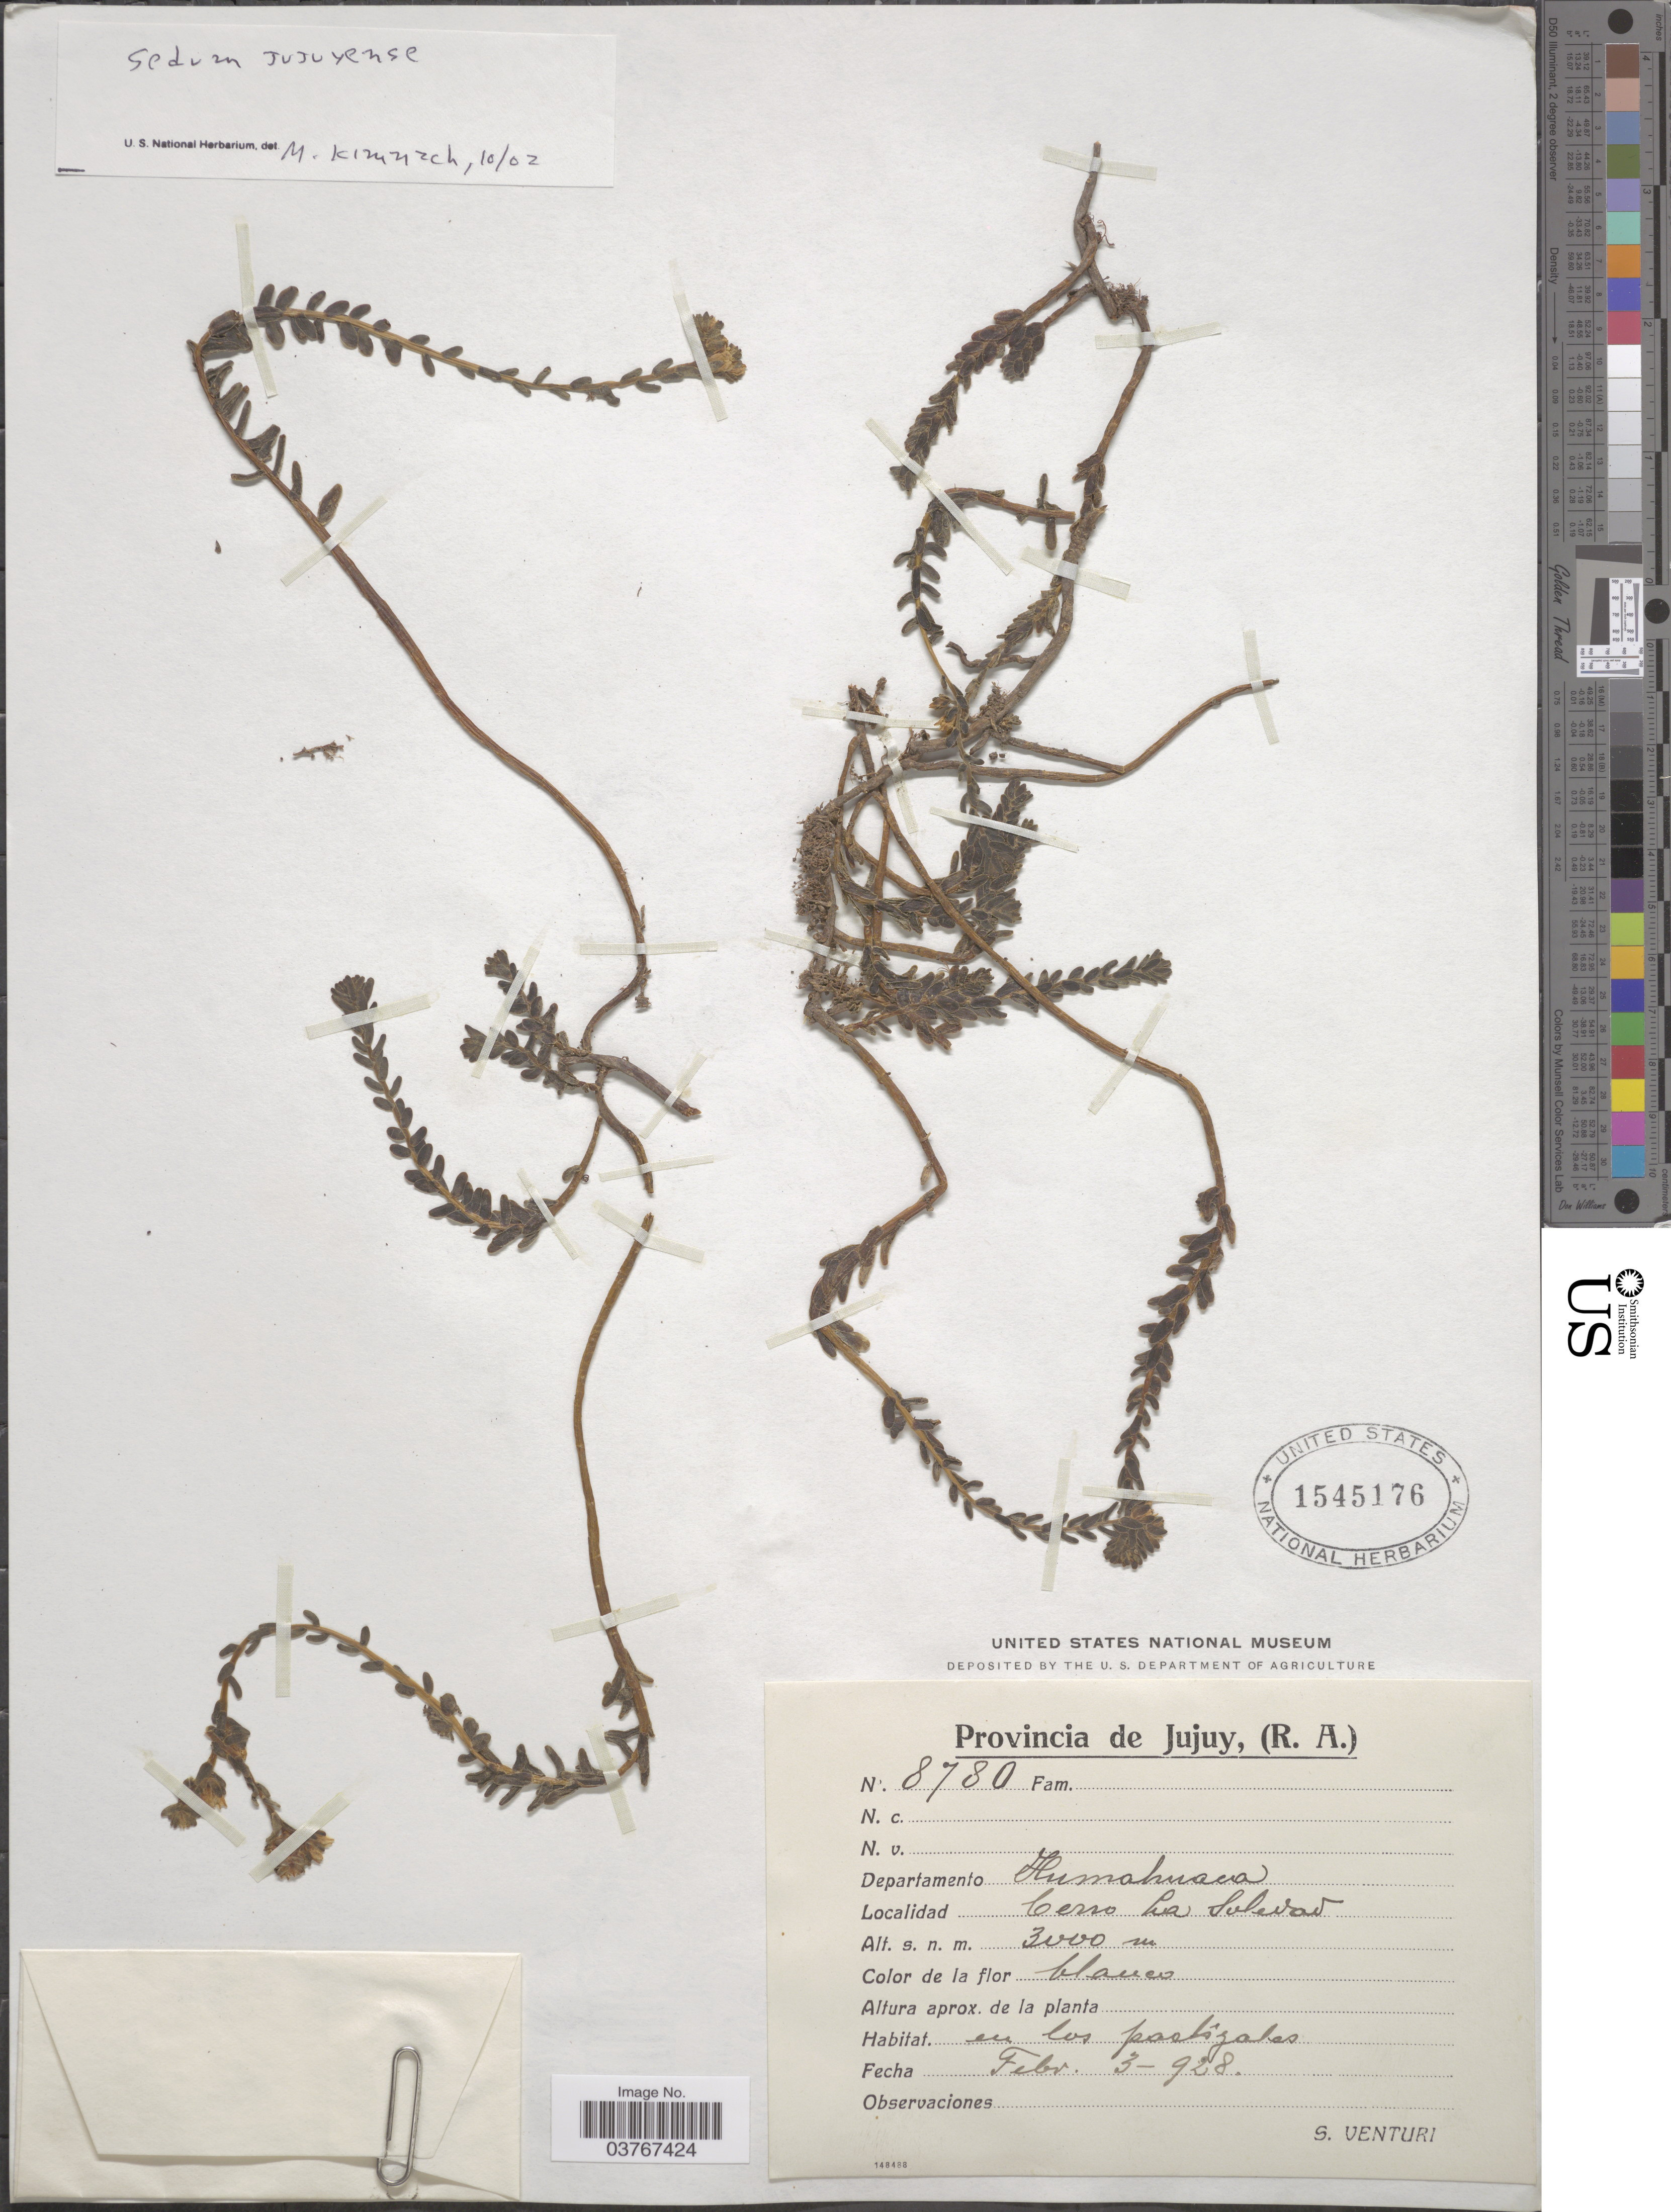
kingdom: Plantae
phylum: Tracheophyta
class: Magnoliopsida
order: Saxifragales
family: Crassulaceae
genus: Sedum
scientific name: Sedum jujuyense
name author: Zardini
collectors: S. Venturi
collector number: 8780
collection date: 1928-02-03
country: Argentina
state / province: Jujuy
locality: Provincia de Jujuy. Departamento Humahuaca. Cerro La Soledad.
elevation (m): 3000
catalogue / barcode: US 1545176